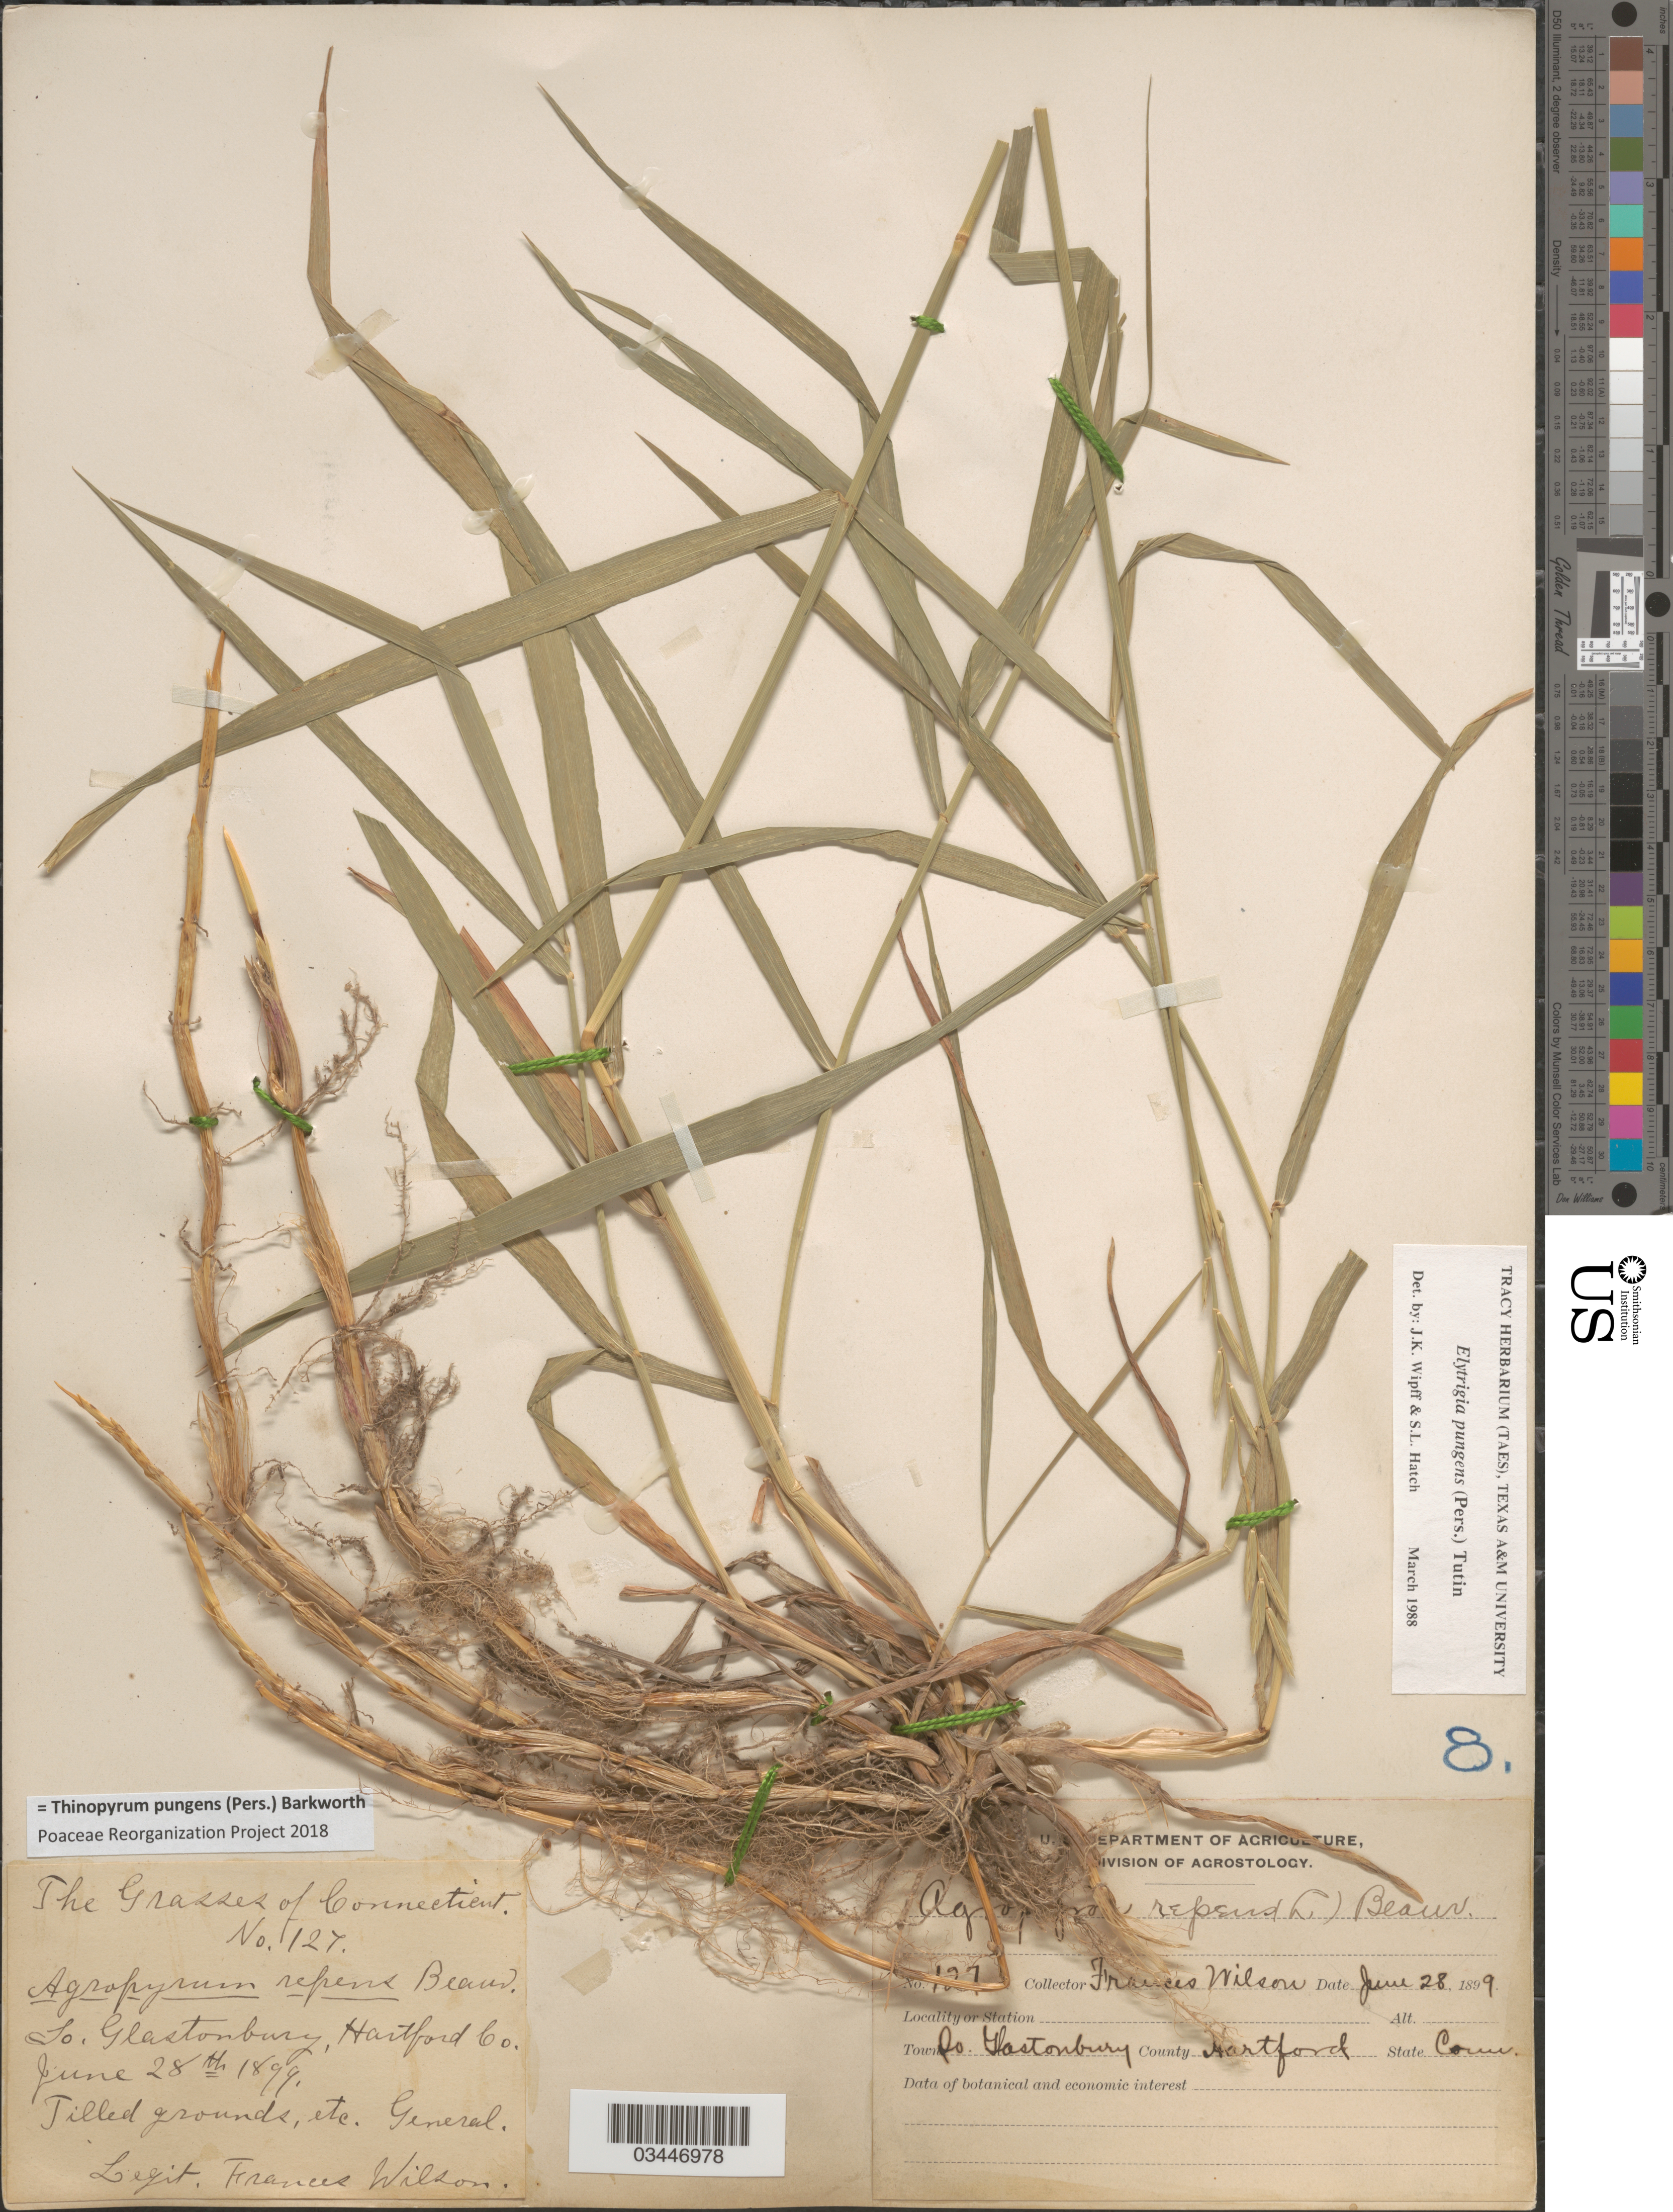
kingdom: Plantae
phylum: Tracheophyta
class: Liliopsida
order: Poales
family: Poaceae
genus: Thinopyrum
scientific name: Thinopyrum pungens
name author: (Pers.) Barkworth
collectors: F. Wilson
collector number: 127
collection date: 1899-06-28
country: United States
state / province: Connecticut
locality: So. Glastonbury, Hartford Co. Tilled grounds, etc. General.